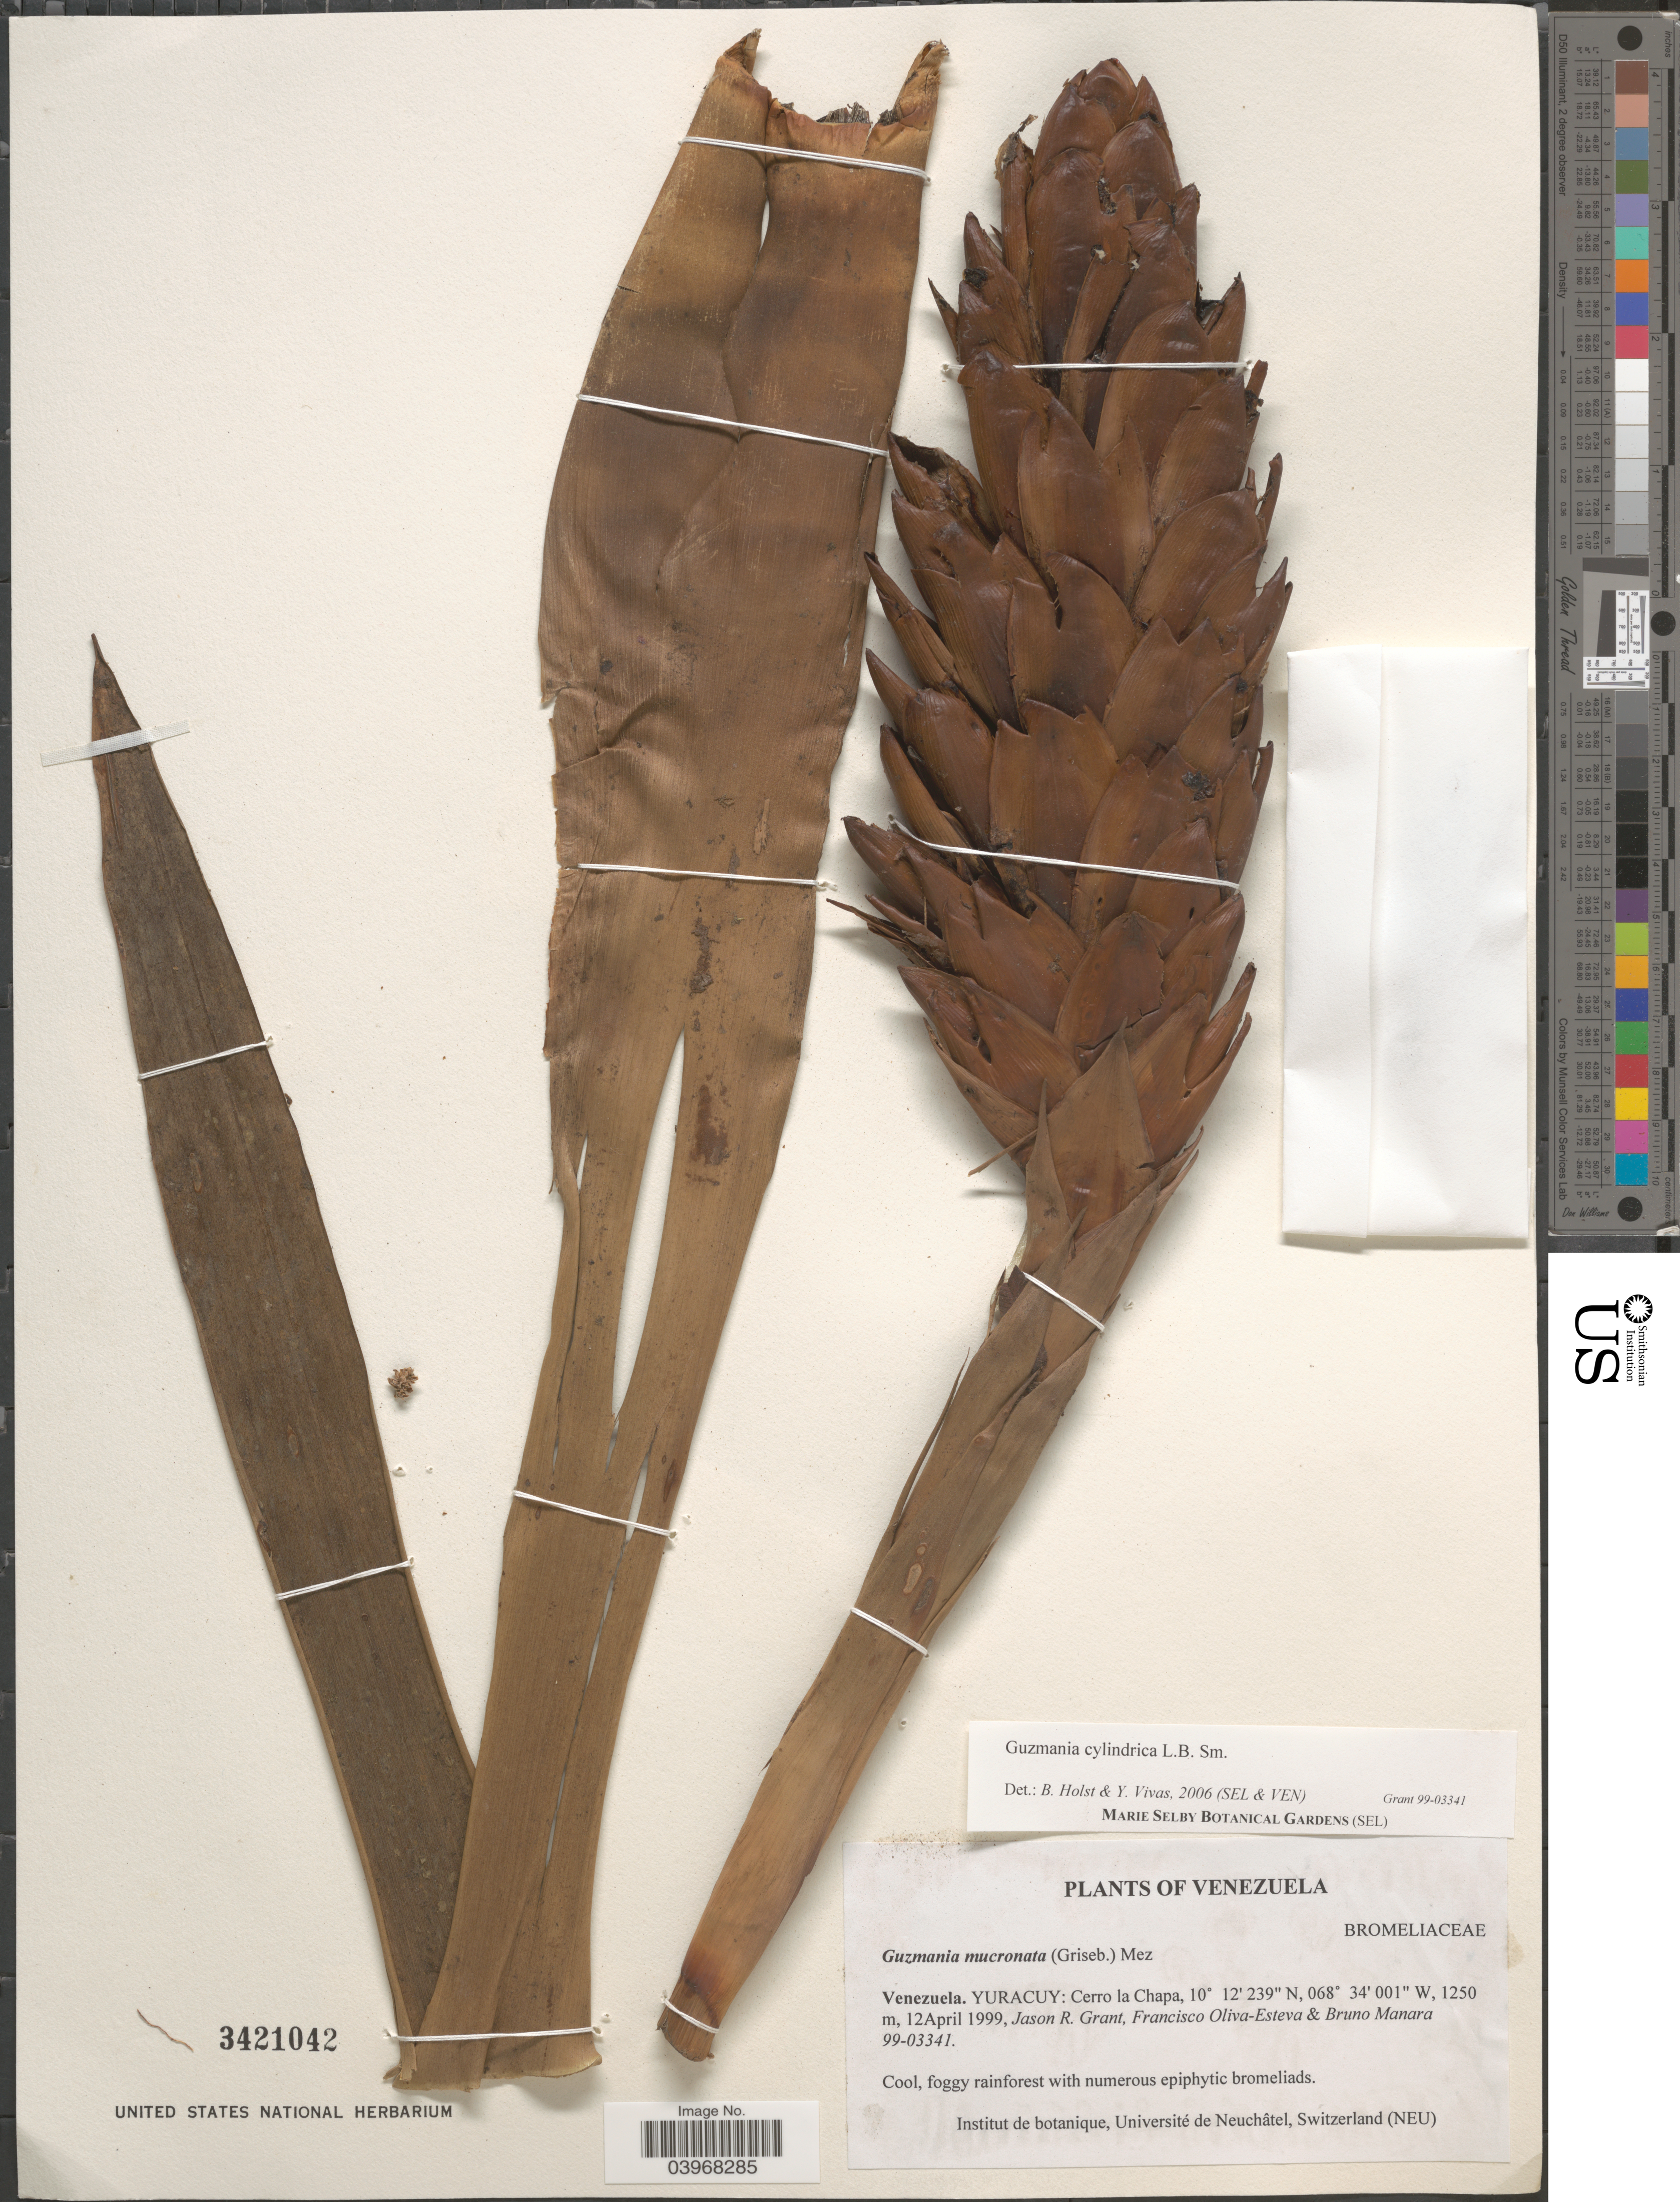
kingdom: Plantae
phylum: Tracheophyta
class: Liliopsida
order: Poales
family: Bromeliaceae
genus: Guzmania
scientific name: Guzmania cylindrica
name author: L.B. Sm.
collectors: J. R. Grant, F. Oliva-Esteva & B. Manara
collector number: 99-03341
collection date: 1999-04-12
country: Venezuela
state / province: Yaracuy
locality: Cerro la Chapa.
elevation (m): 1250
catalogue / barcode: US 3421042